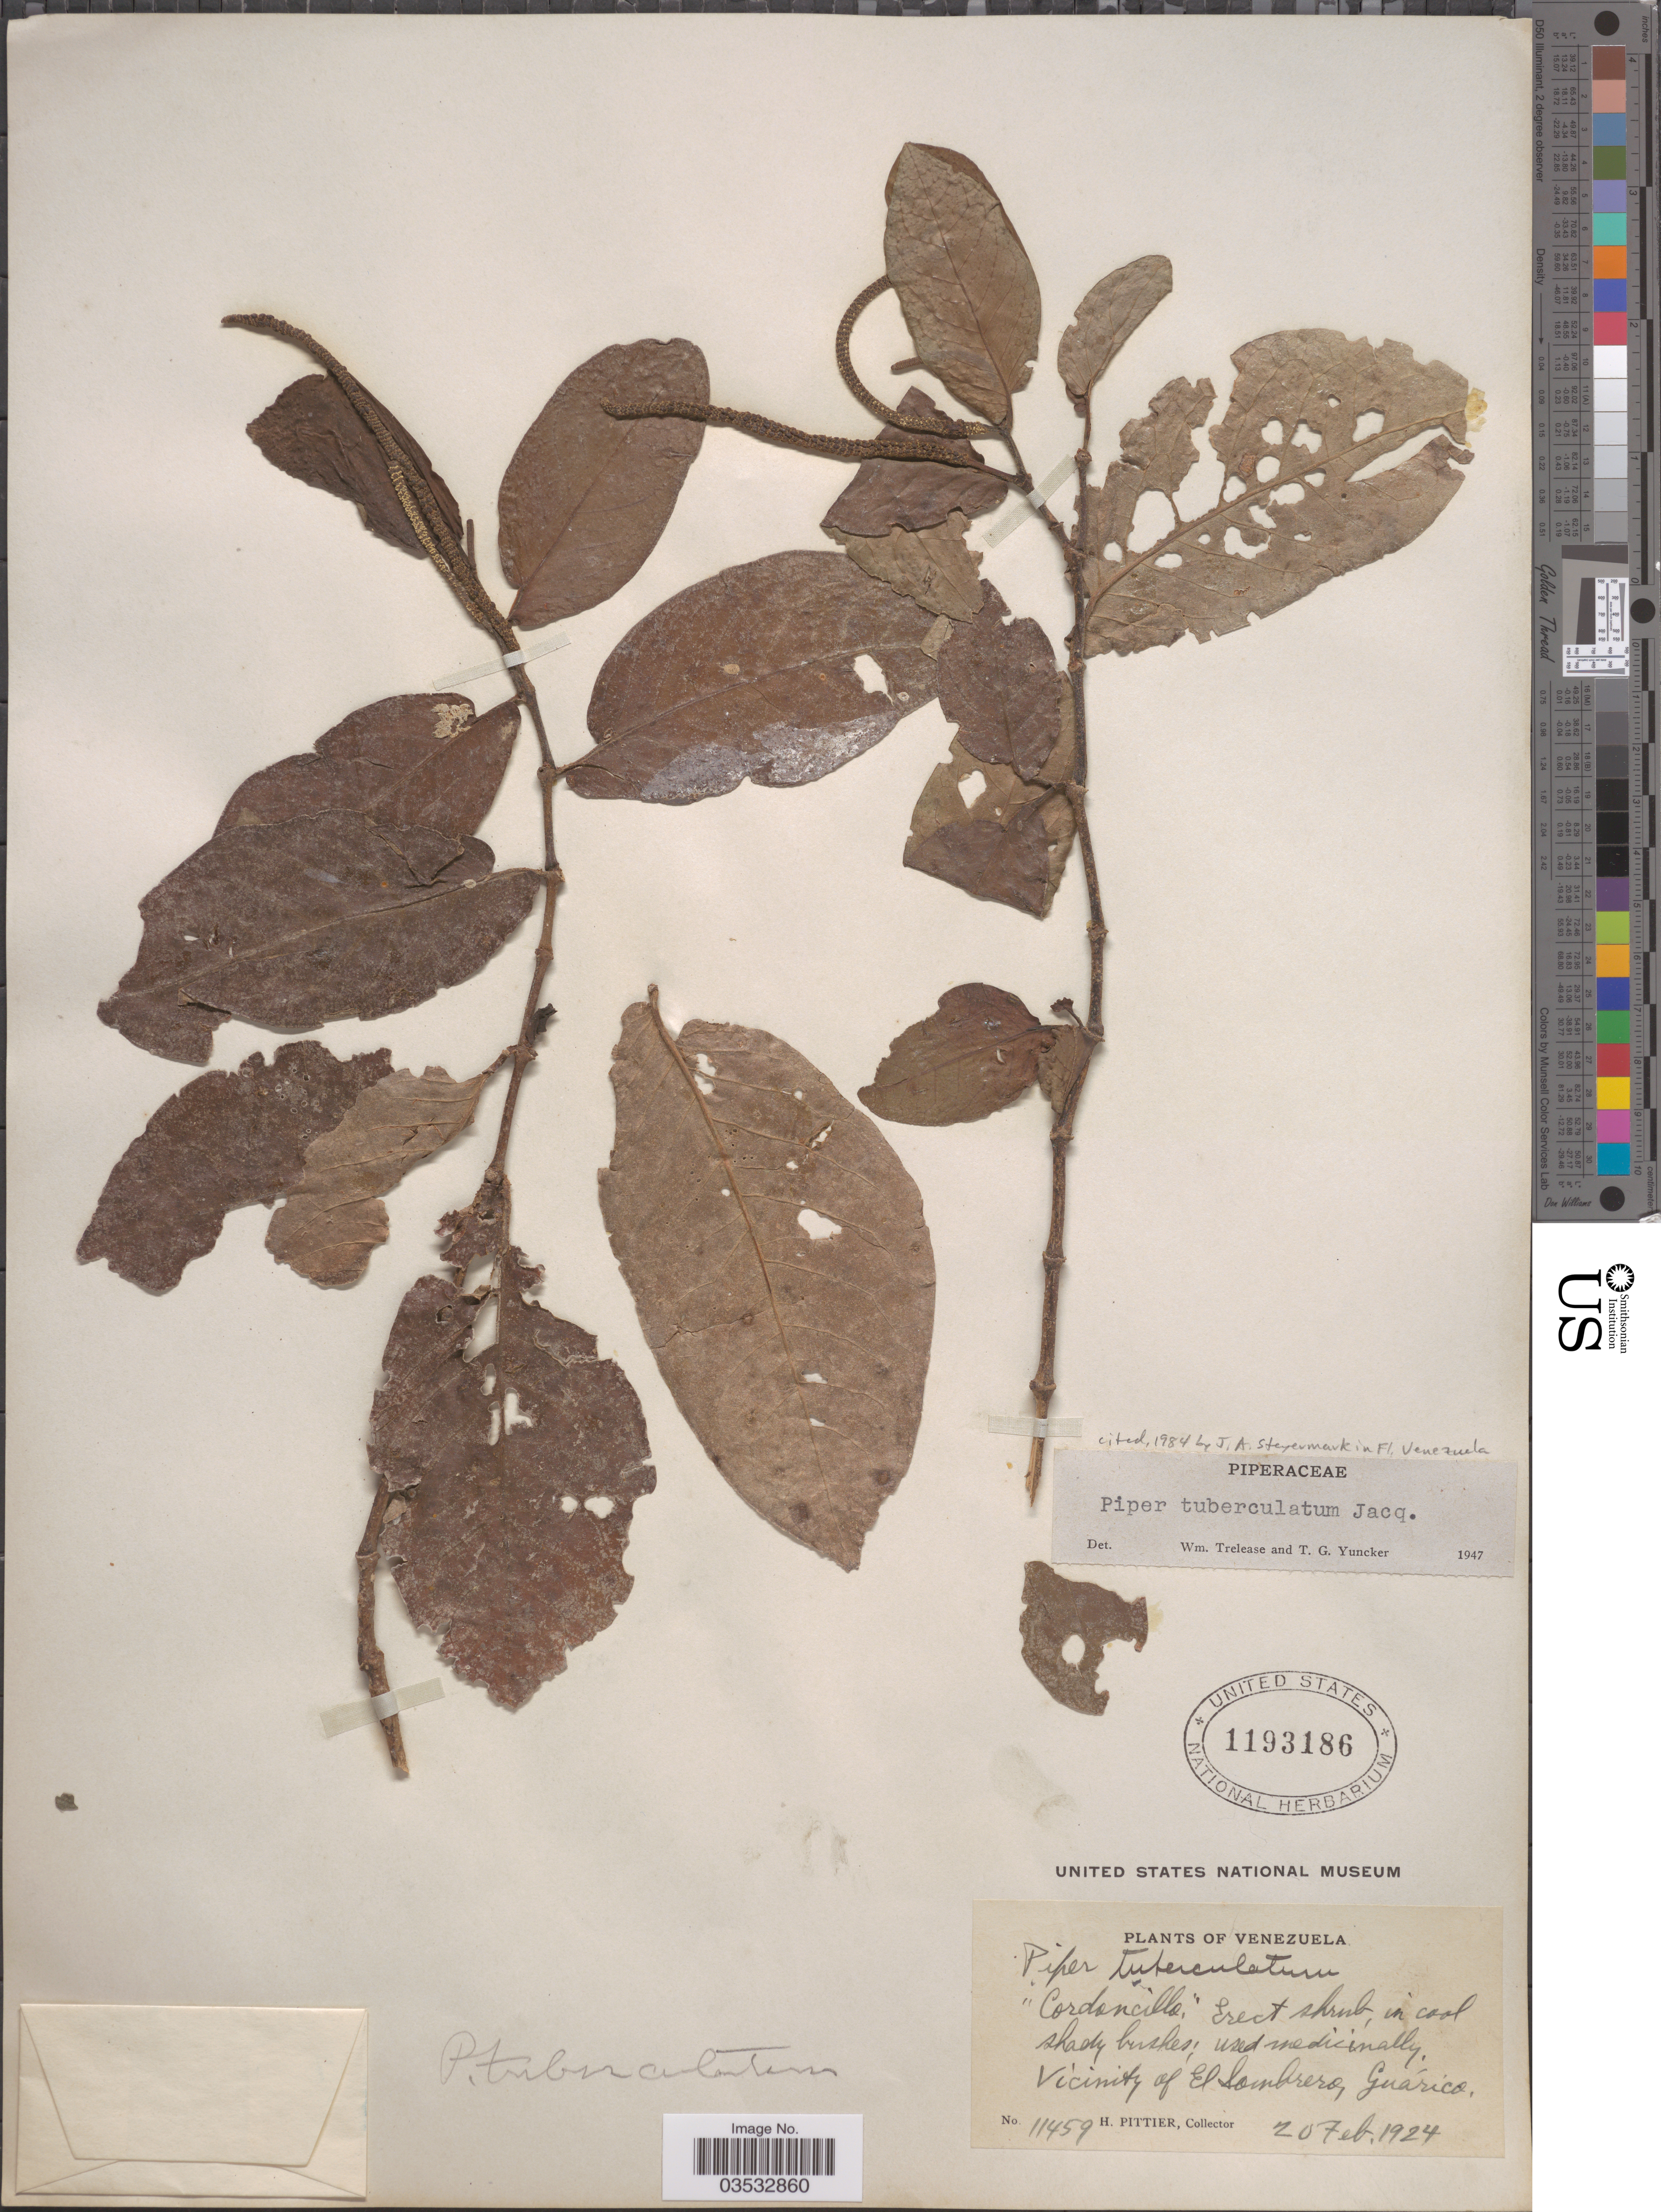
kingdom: Plantae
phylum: Tracheophyta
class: Magnoliopsida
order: Piperales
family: Piperaceae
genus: Piper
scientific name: Piper tuberculatum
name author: Jacq.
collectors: H. F. Pittier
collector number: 11459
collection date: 1924-02-20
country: Venezuela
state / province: Guarico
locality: Vicinity of El Sombrero.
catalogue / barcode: US 1193186